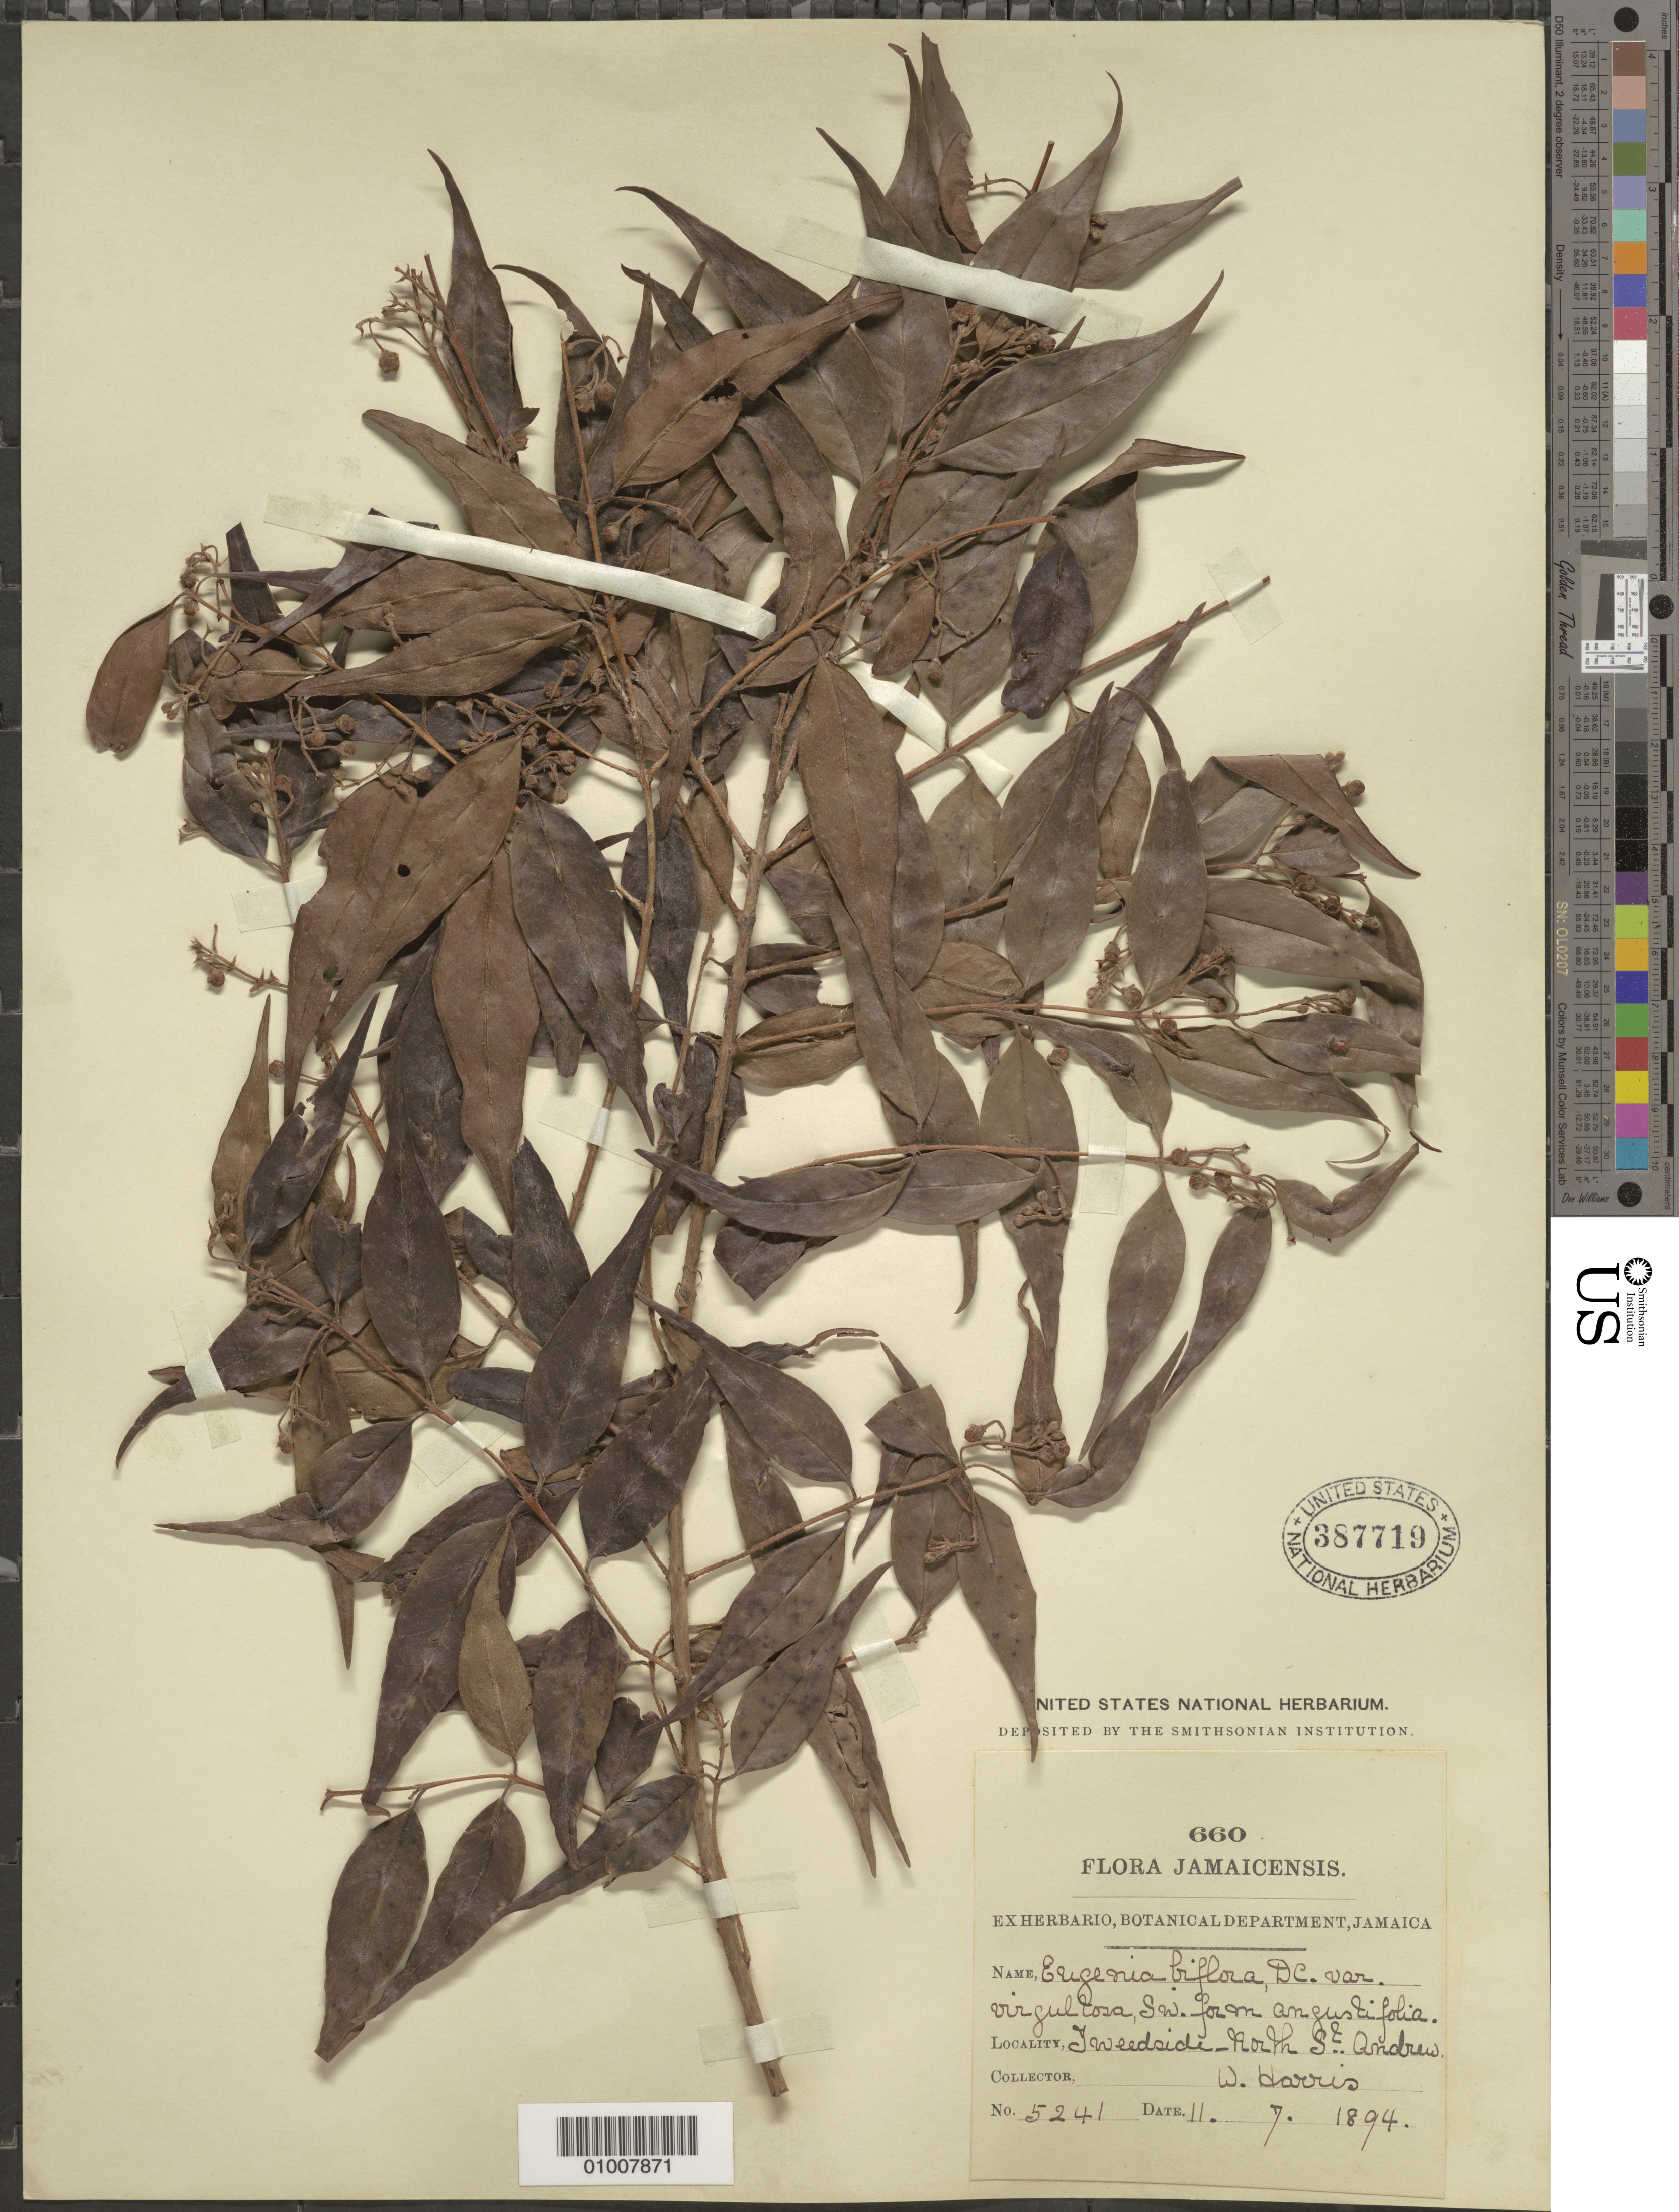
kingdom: Plantae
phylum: Tracheophyta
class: Magnoliopsida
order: Myrtales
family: Myrtaceae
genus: Eugenia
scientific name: Eugenia biflora var. virgultosa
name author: (Sw.) Krug & Urb.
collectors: W. Harris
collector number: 5241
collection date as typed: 11 Jul 1894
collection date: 1894-07-11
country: Jamaica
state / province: Saint Andrew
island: Jamaica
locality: Tweedside, North St. Andrew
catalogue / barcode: US 387719